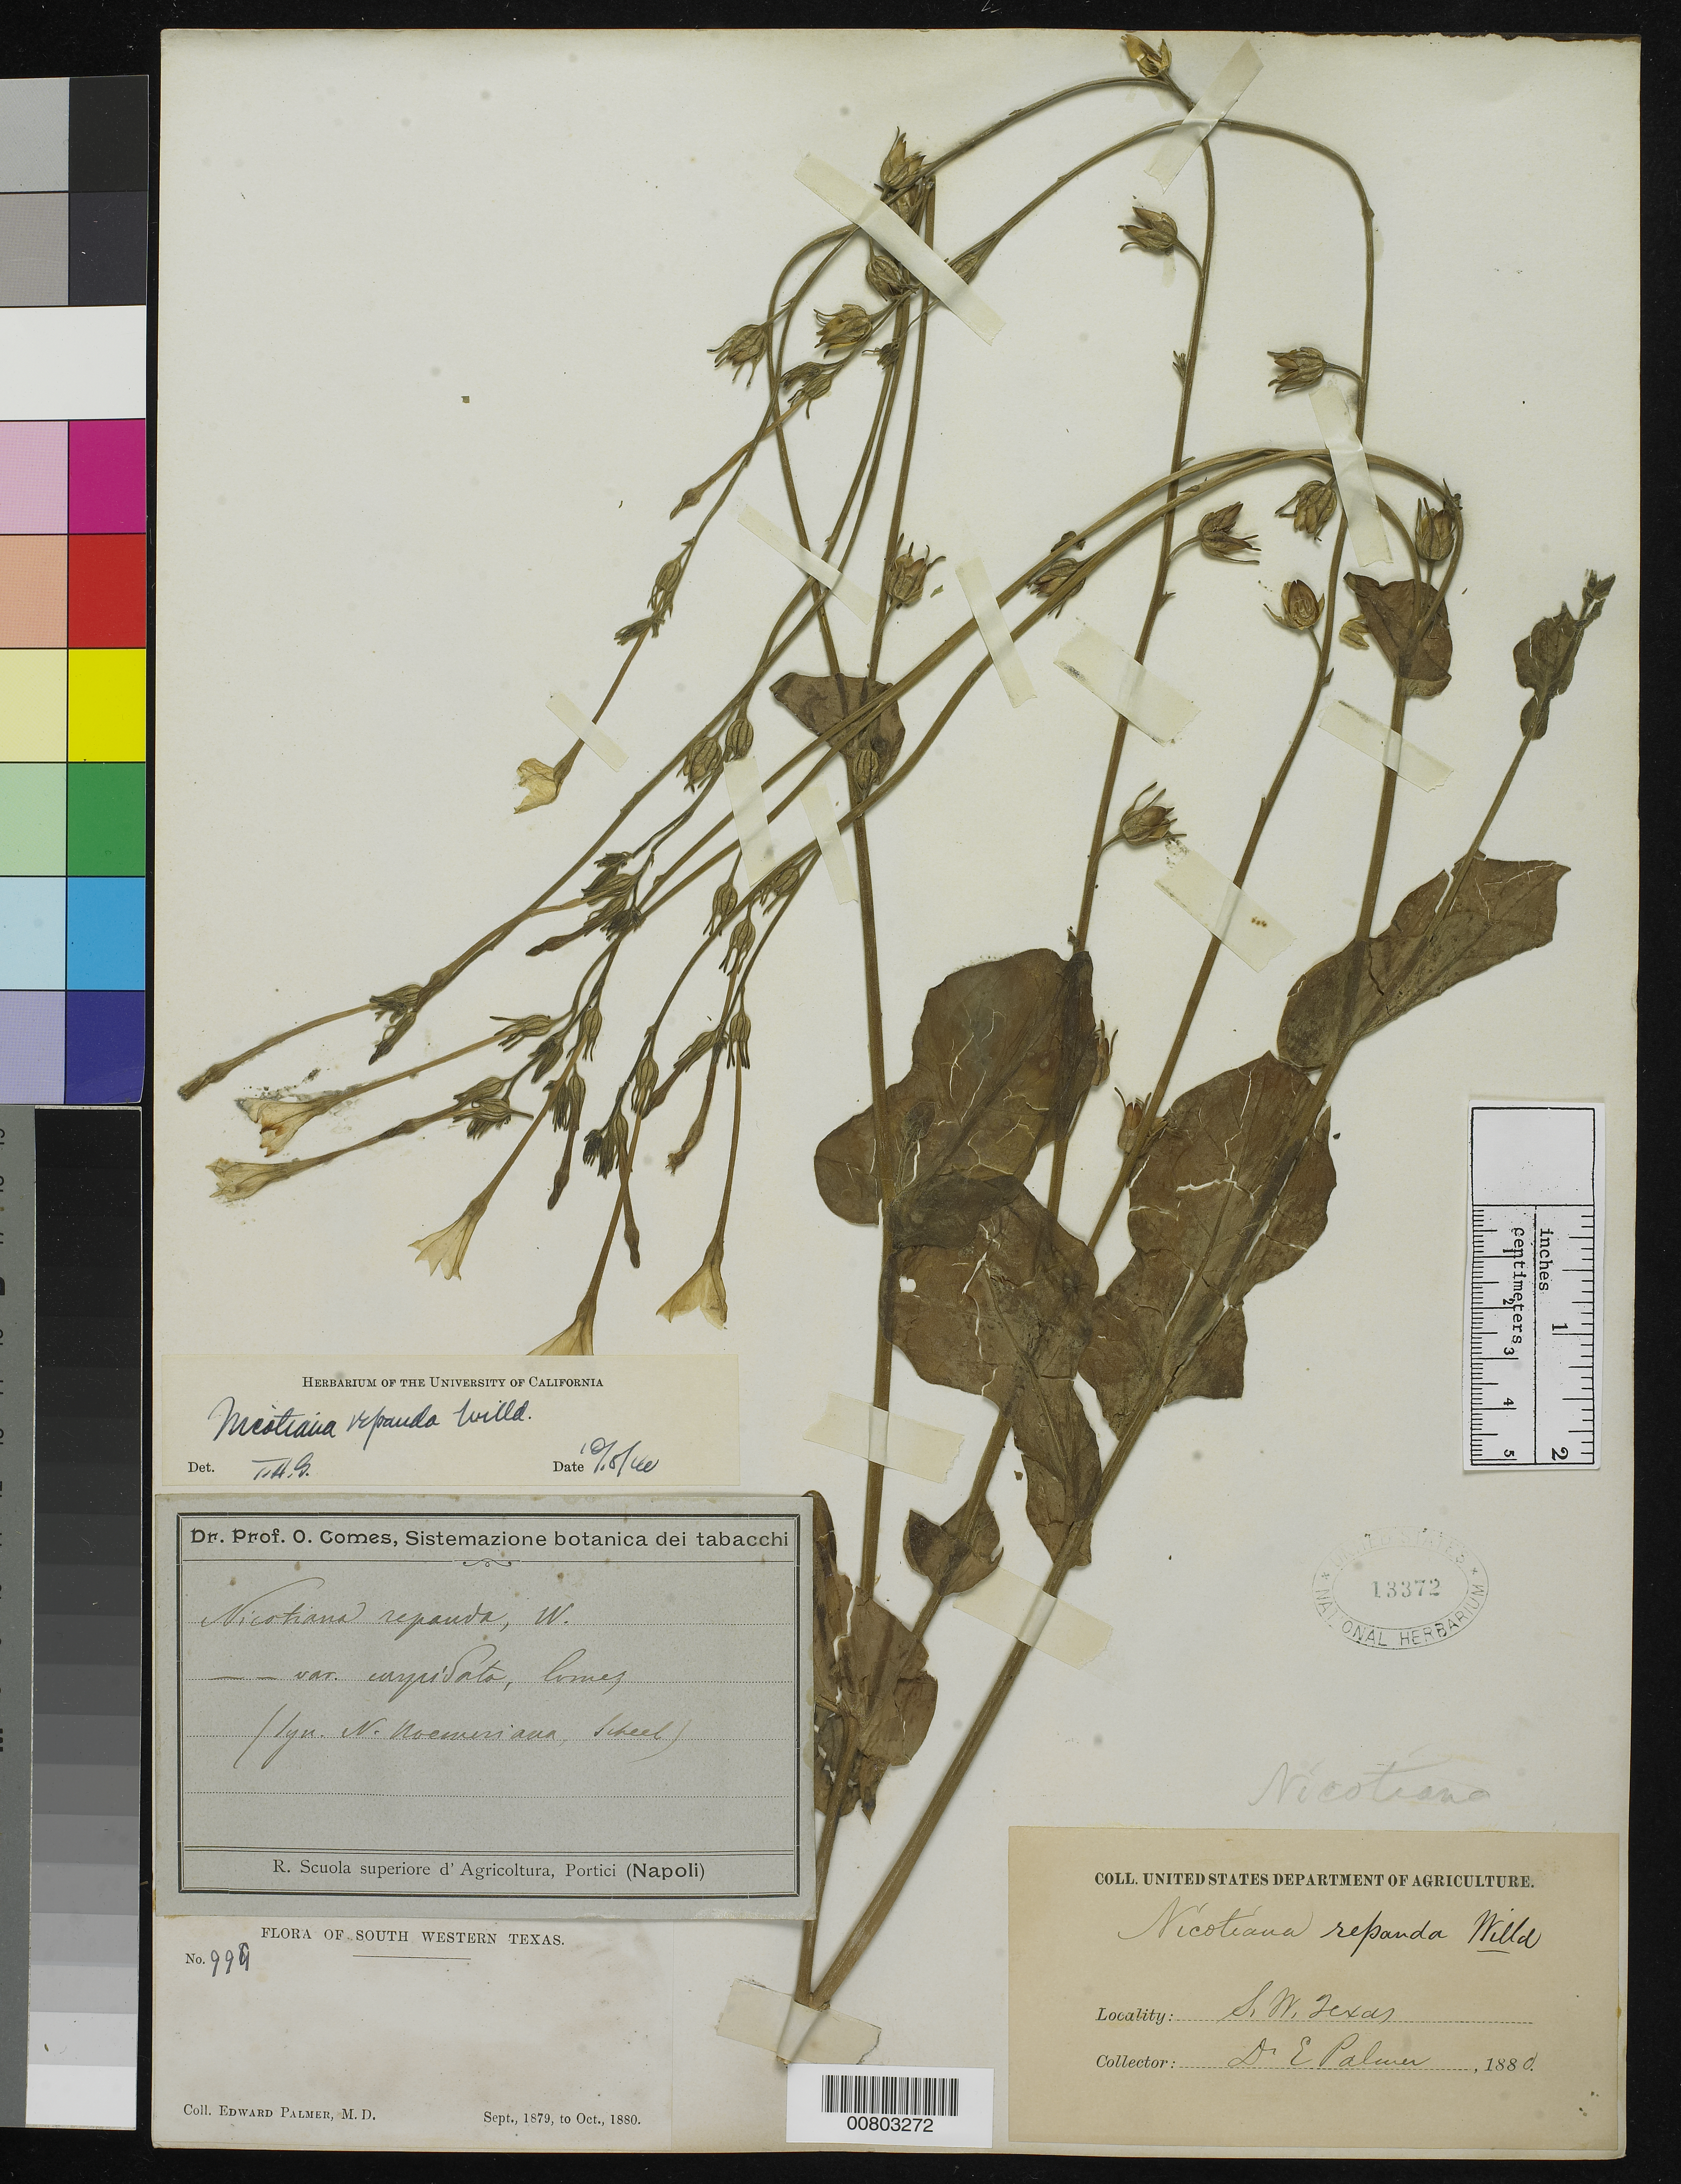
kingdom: Plantae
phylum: Tracheophyta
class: Magnoliopsida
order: Solanales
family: Solanaceae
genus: Nicotiana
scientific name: Nicotiana repanda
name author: Willd. ex Lehm.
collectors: E. Palmer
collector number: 999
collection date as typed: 1880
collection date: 1880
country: United States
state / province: Texas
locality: SW Texas.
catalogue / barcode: US 13372